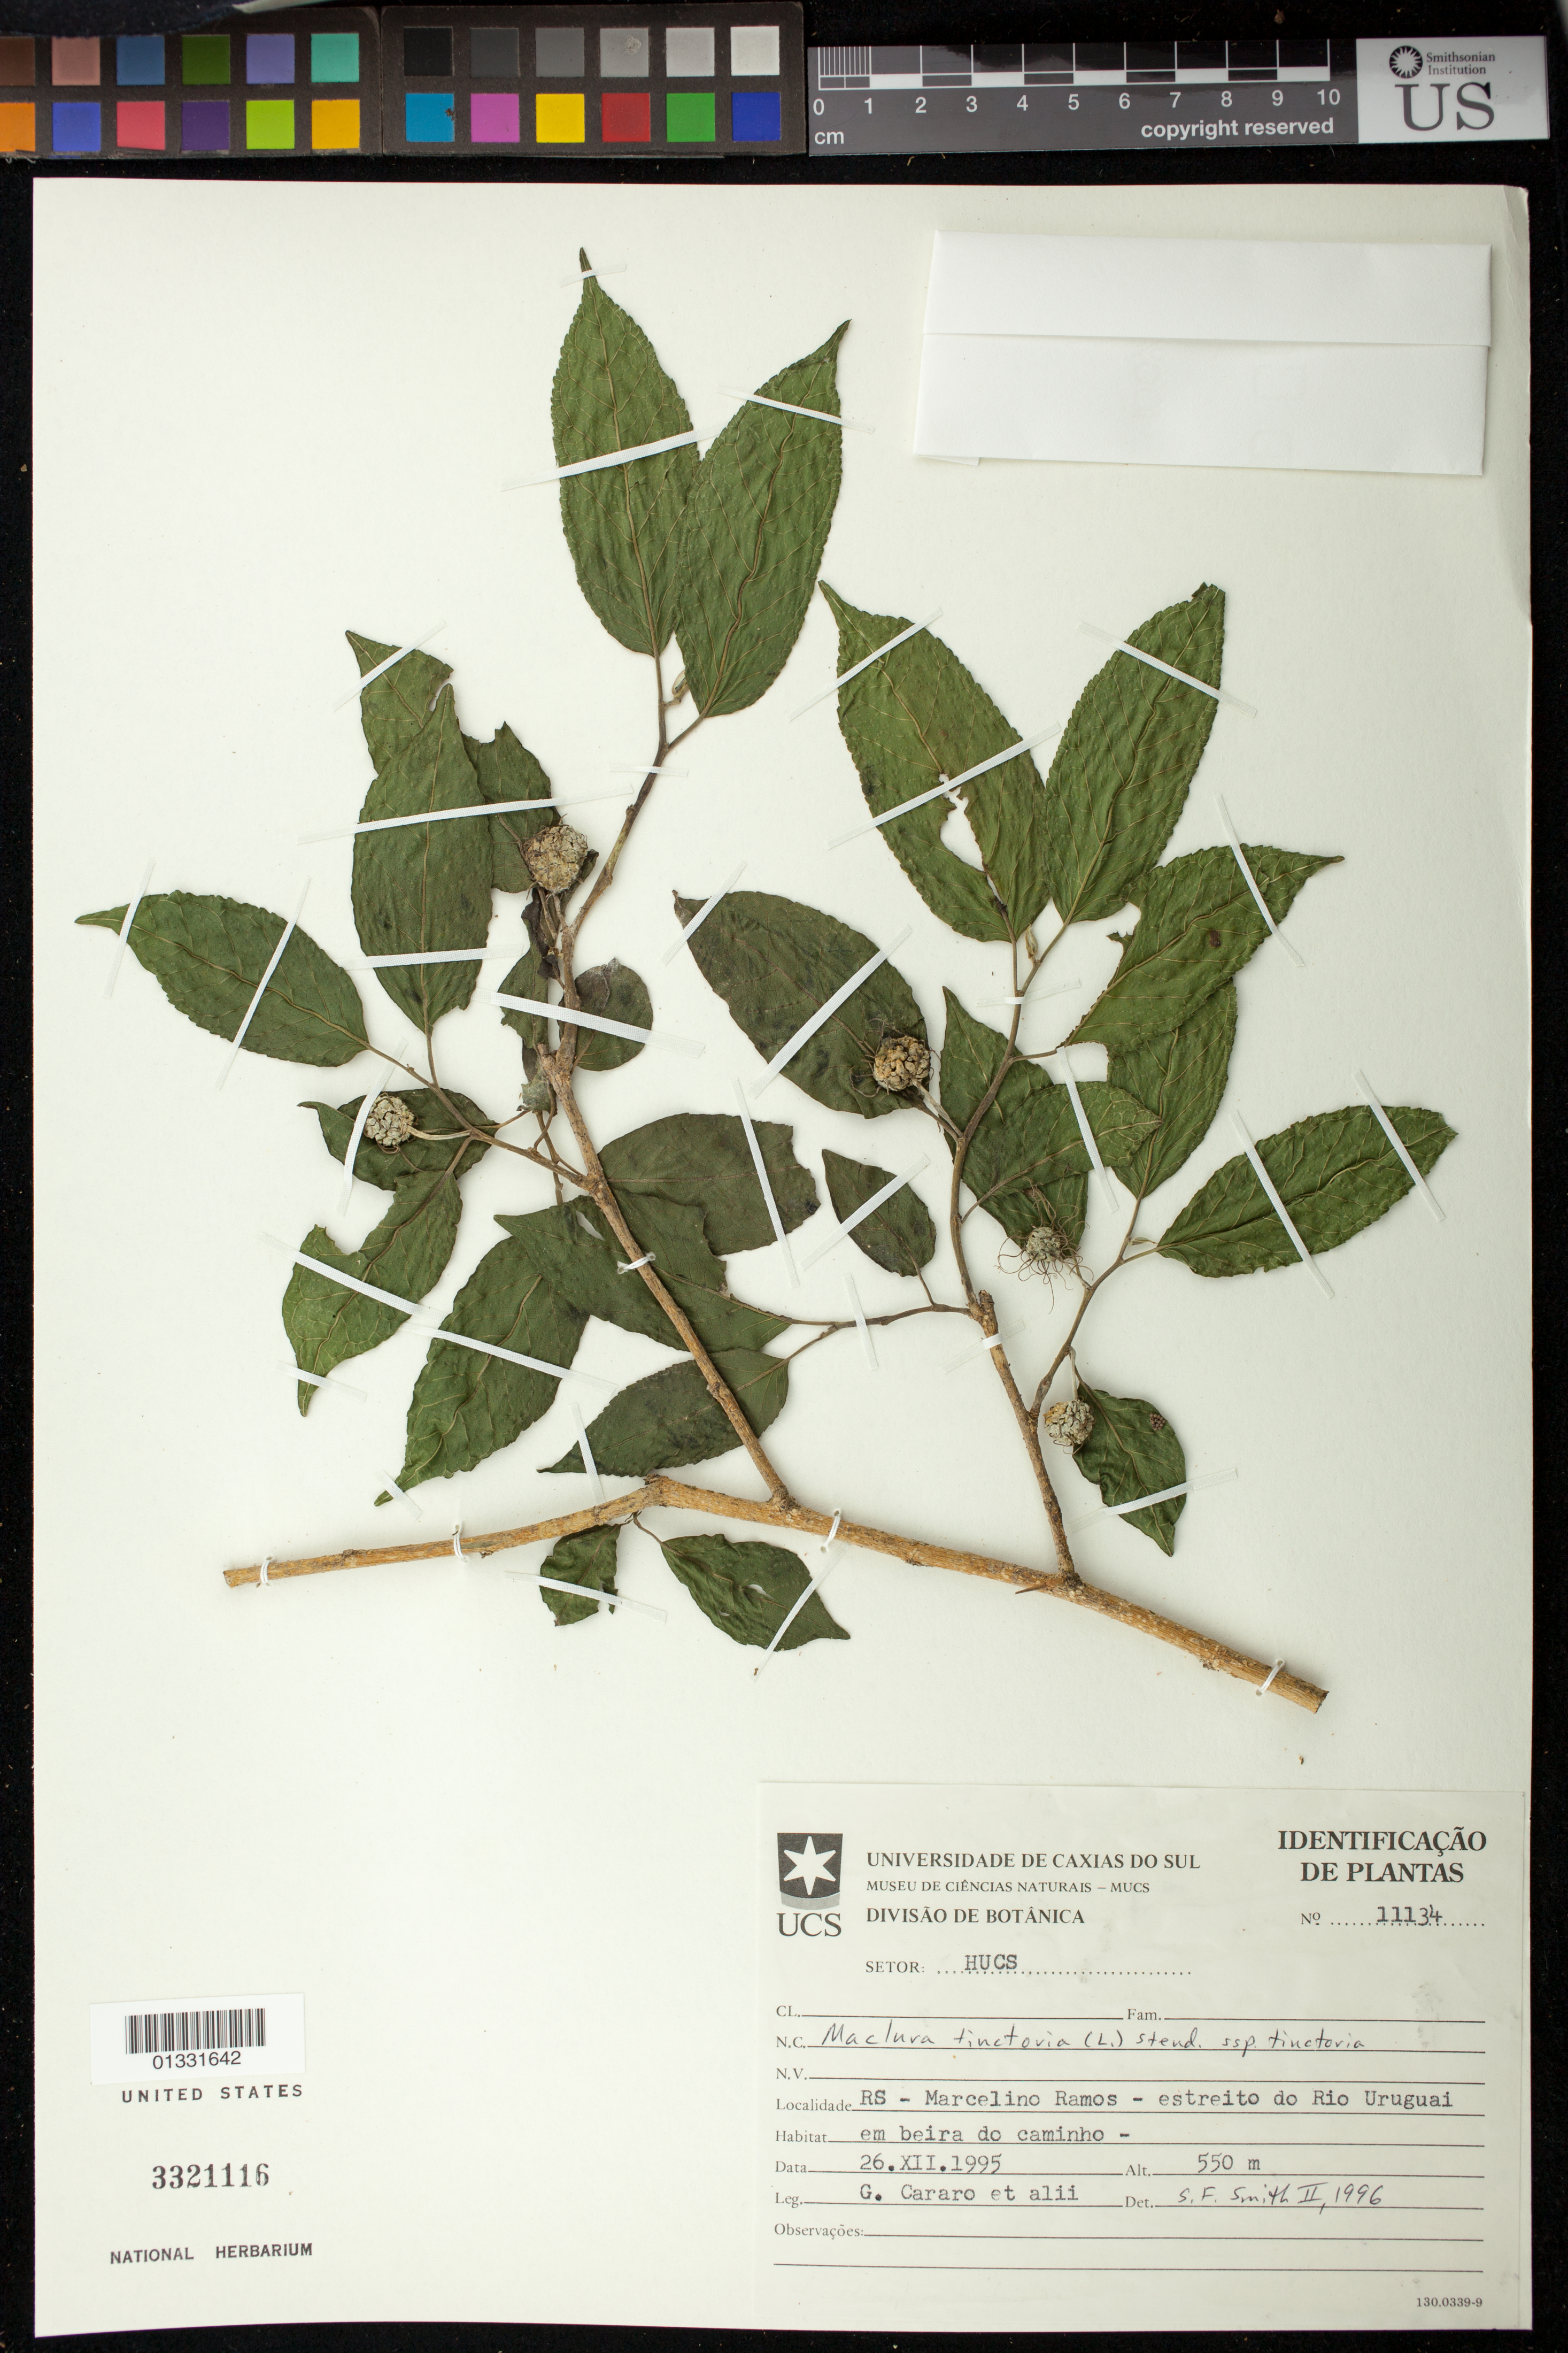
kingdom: Plantae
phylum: Tracheophyta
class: Magnoliopsida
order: Rosales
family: Moraceae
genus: Maclura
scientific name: Maclura tinctoria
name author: (L.) D. Don ex Steud.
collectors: G. Cararo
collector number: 11134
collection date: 1995-12-26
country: Brazil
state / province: Rio Grande do Sul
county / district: Marcelino Ramos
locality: Estreito do Rio Uruguai. Em beira do caminho.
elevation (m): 550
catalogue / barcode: US 3321116